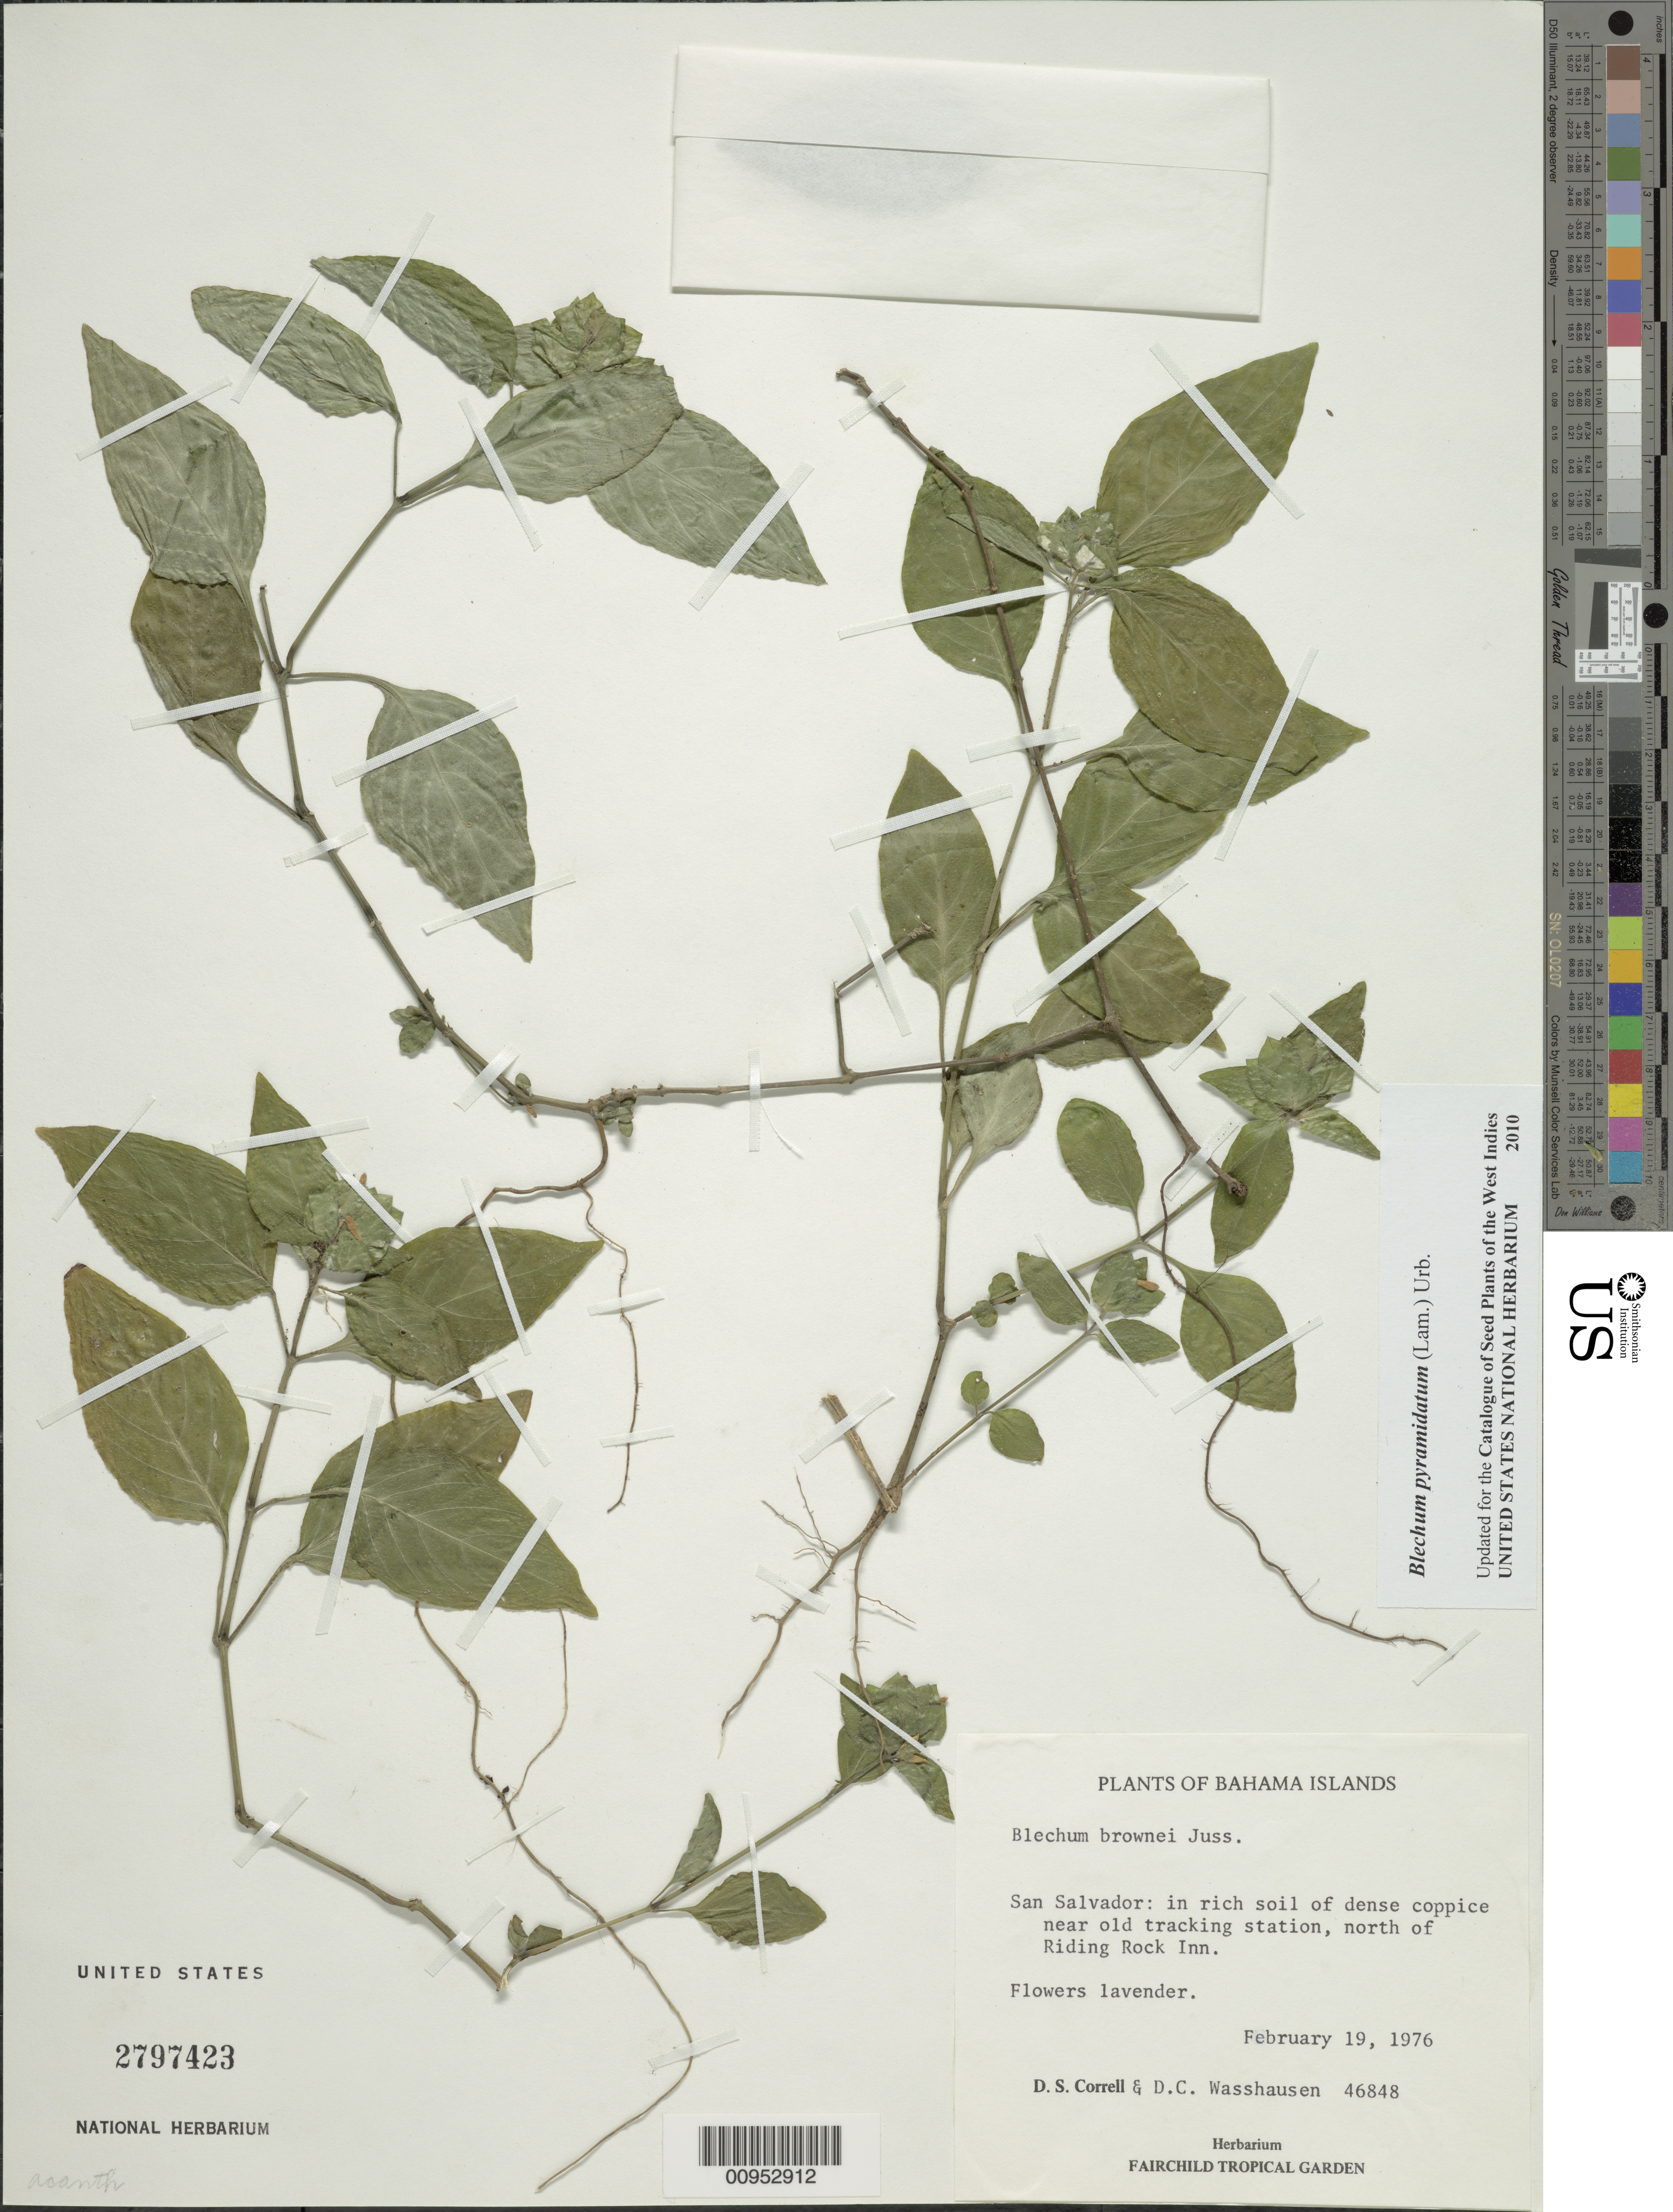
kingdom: Plantae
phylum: Tracheophyta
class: Magnoliopsida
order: Lamiales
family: Acanthaceae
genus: Blechum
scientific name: Blechum pyramidatum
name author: (Lam.) Urb.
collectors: D. S. Correll & D. C. Wasshausen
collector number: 46848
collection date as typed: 19 Feb 1976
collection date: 1976-02-19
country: Bahamas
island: San Salvador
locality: North of Riding Rock Inn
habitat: In rich soil of dense coppice near old tracking station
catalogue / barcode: US 2797423